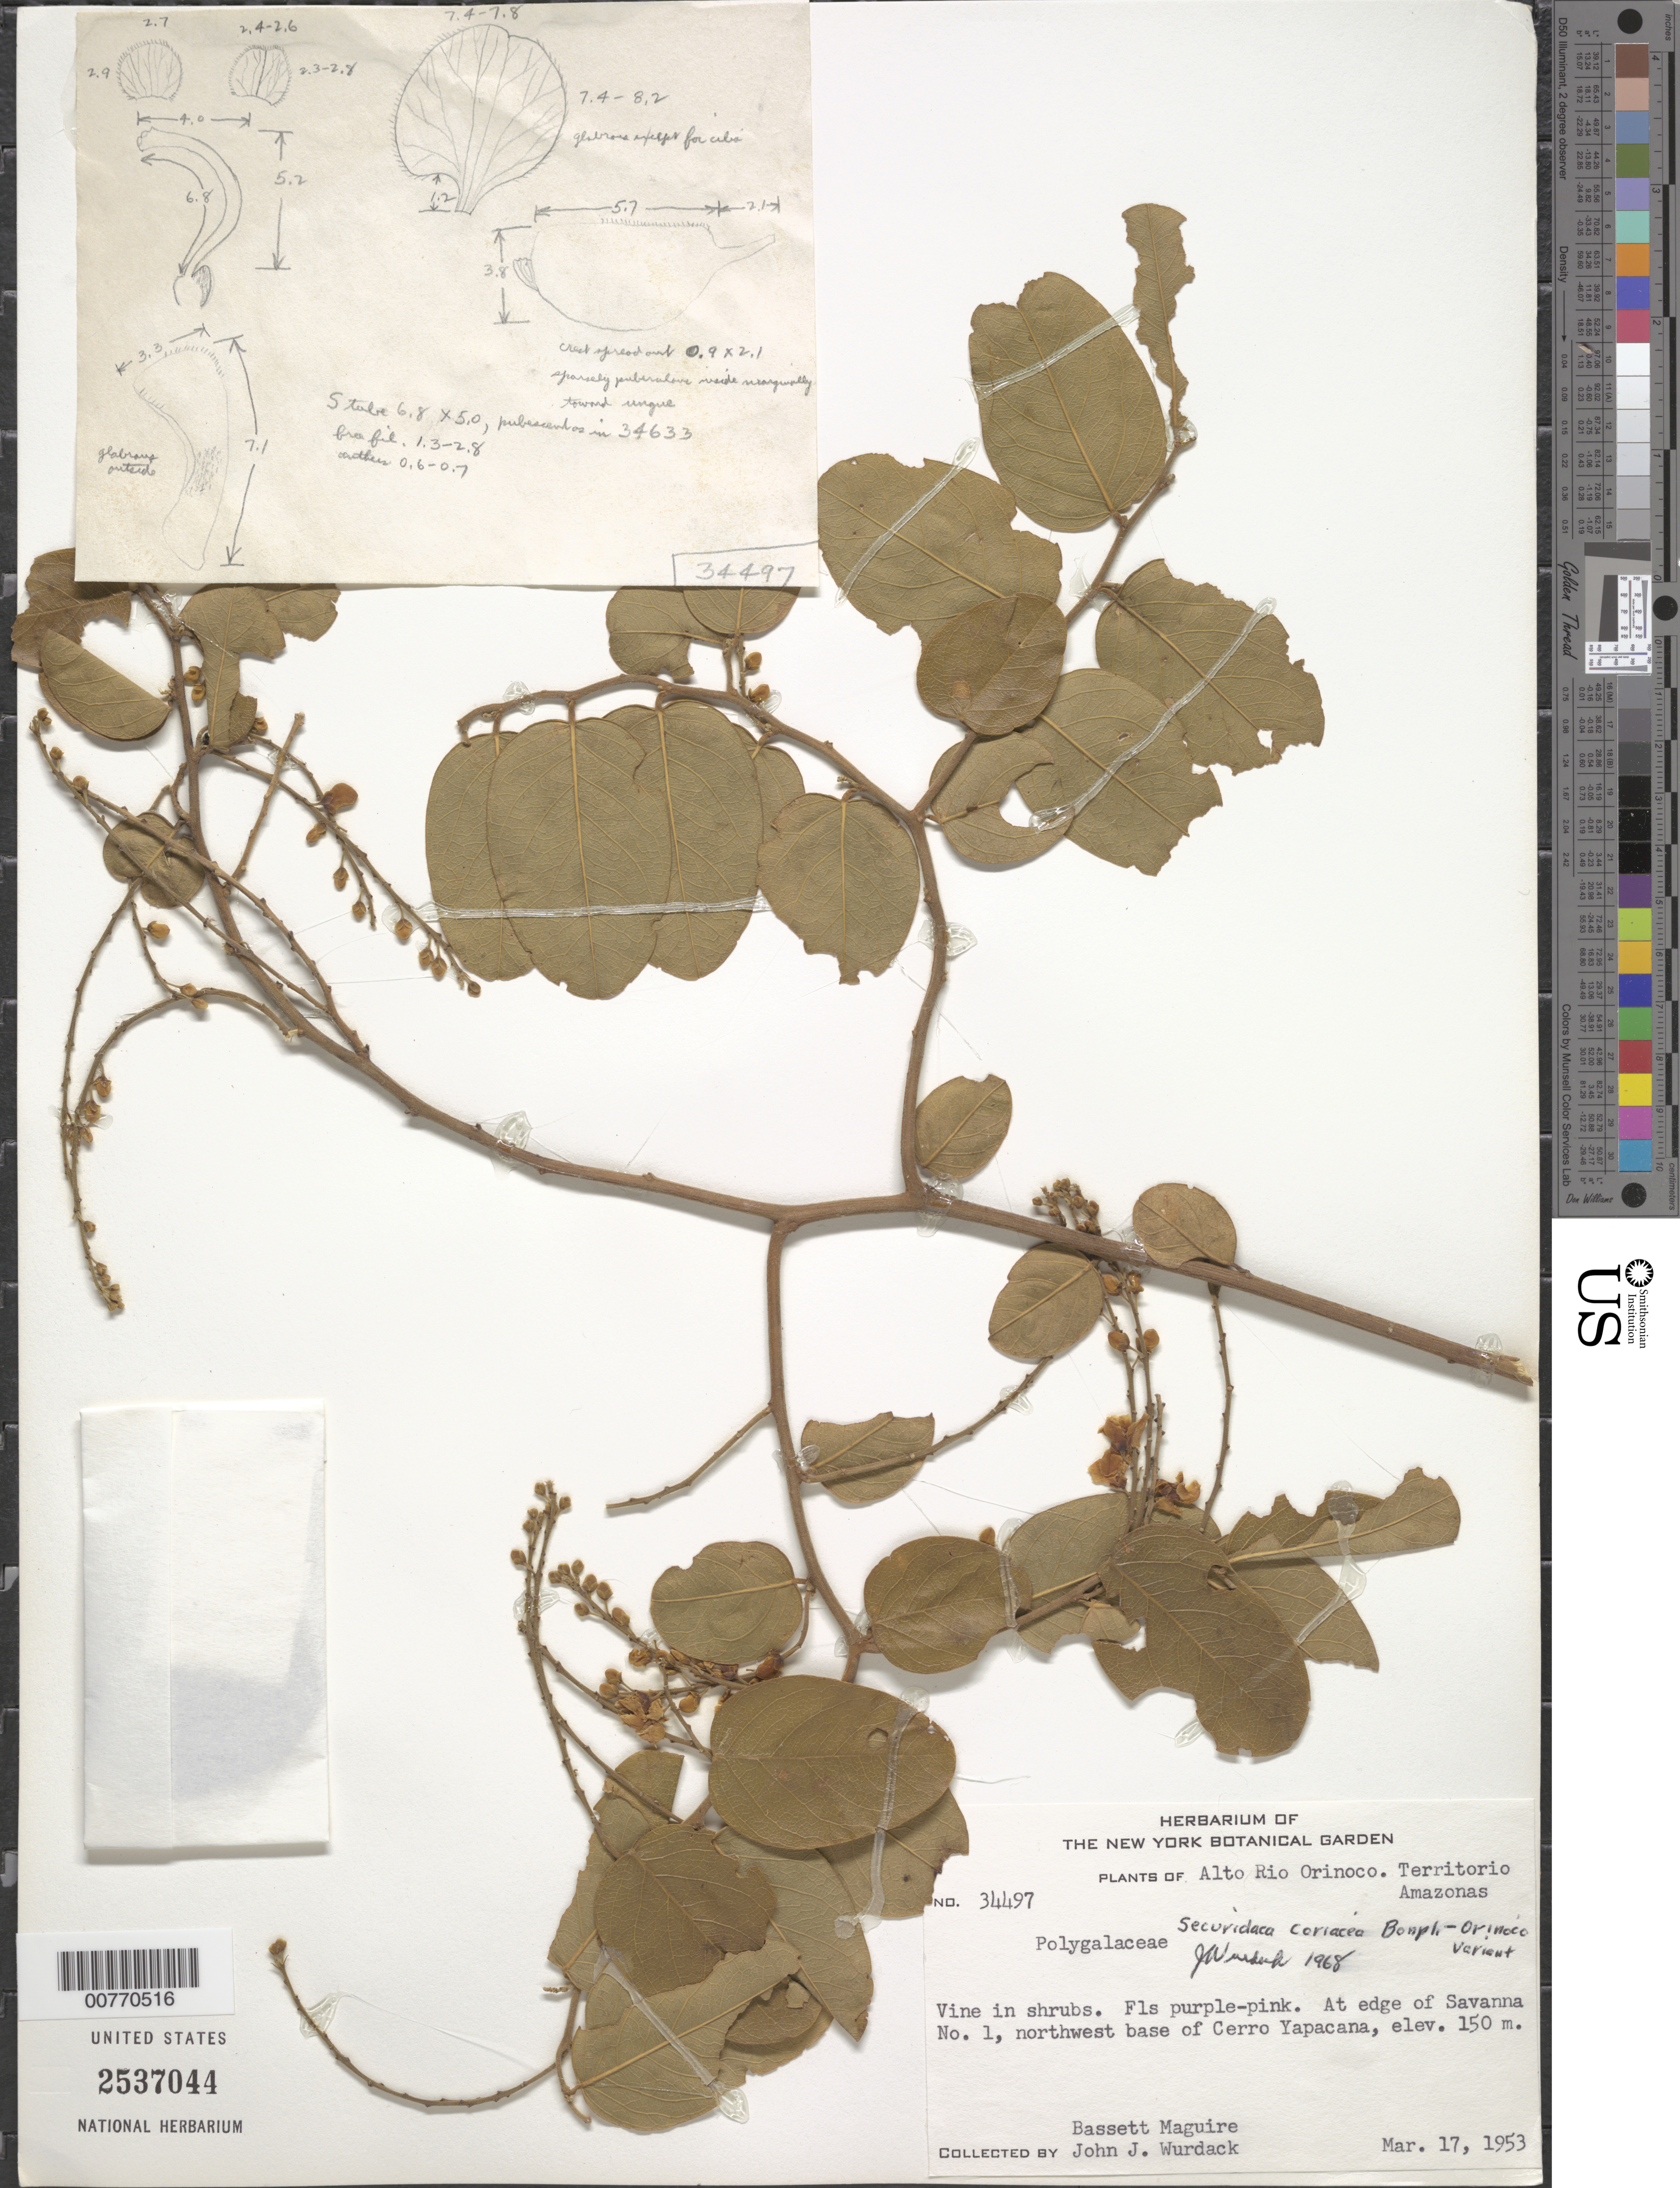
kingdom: Plantae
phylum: Tracheophyta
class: Magnoliopsida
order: Fabales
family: Polygalaceae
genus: Securidaca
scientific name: Securidaca coriacea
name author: Bonpl. ex Steud.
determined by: Wurdack, John J., (US), US (UNITED STATES)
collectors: B. Maguire & J. J. Wurdack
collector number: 34497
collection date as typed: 17-Mar-53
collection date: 1953-03-17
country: Venezuela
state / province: Amazonas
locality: Alto Río Orinoco, Cerro Yapacána, NW base, Savanna I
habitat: Savanna, in shrubs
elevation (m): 150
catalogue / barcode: US 2537044